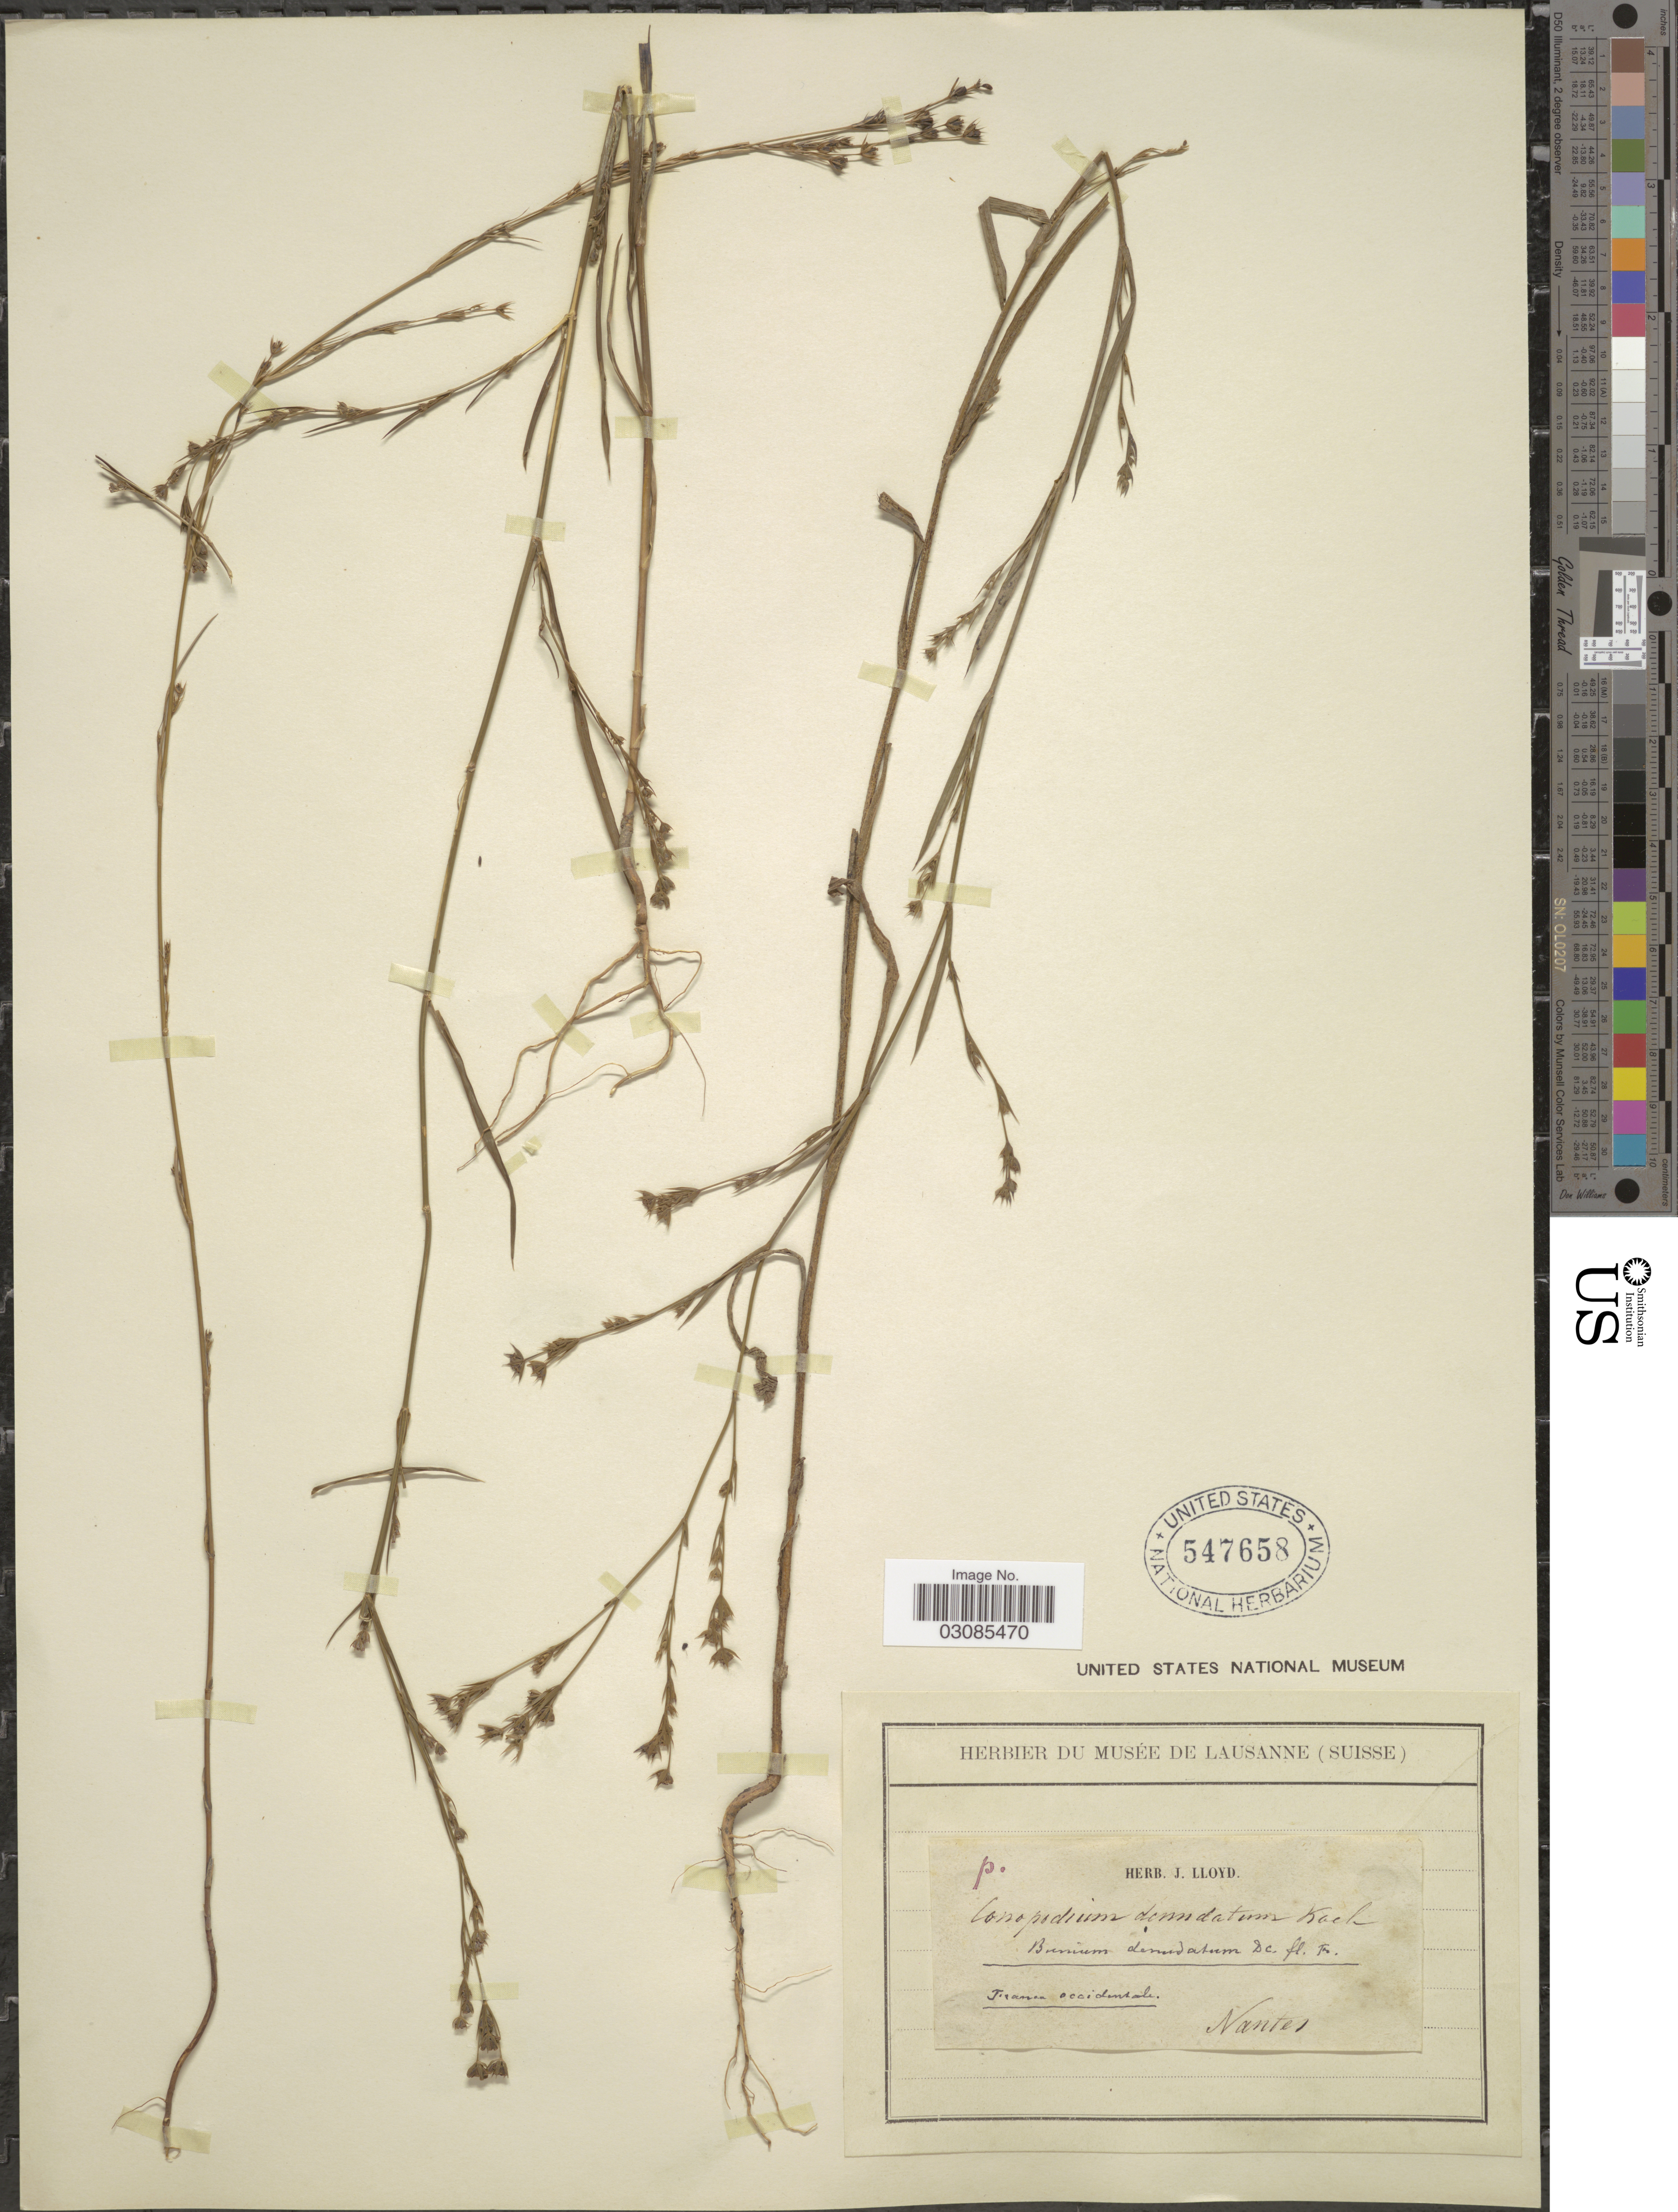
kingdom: Plantae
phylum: Tracheophyta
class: Magnoliopsida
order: Apiales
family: Apiaceae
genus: Bunium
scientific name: Bunium denudatum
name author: DC.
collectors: Nantes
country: France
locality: France occidentale.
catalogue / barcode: US 547658